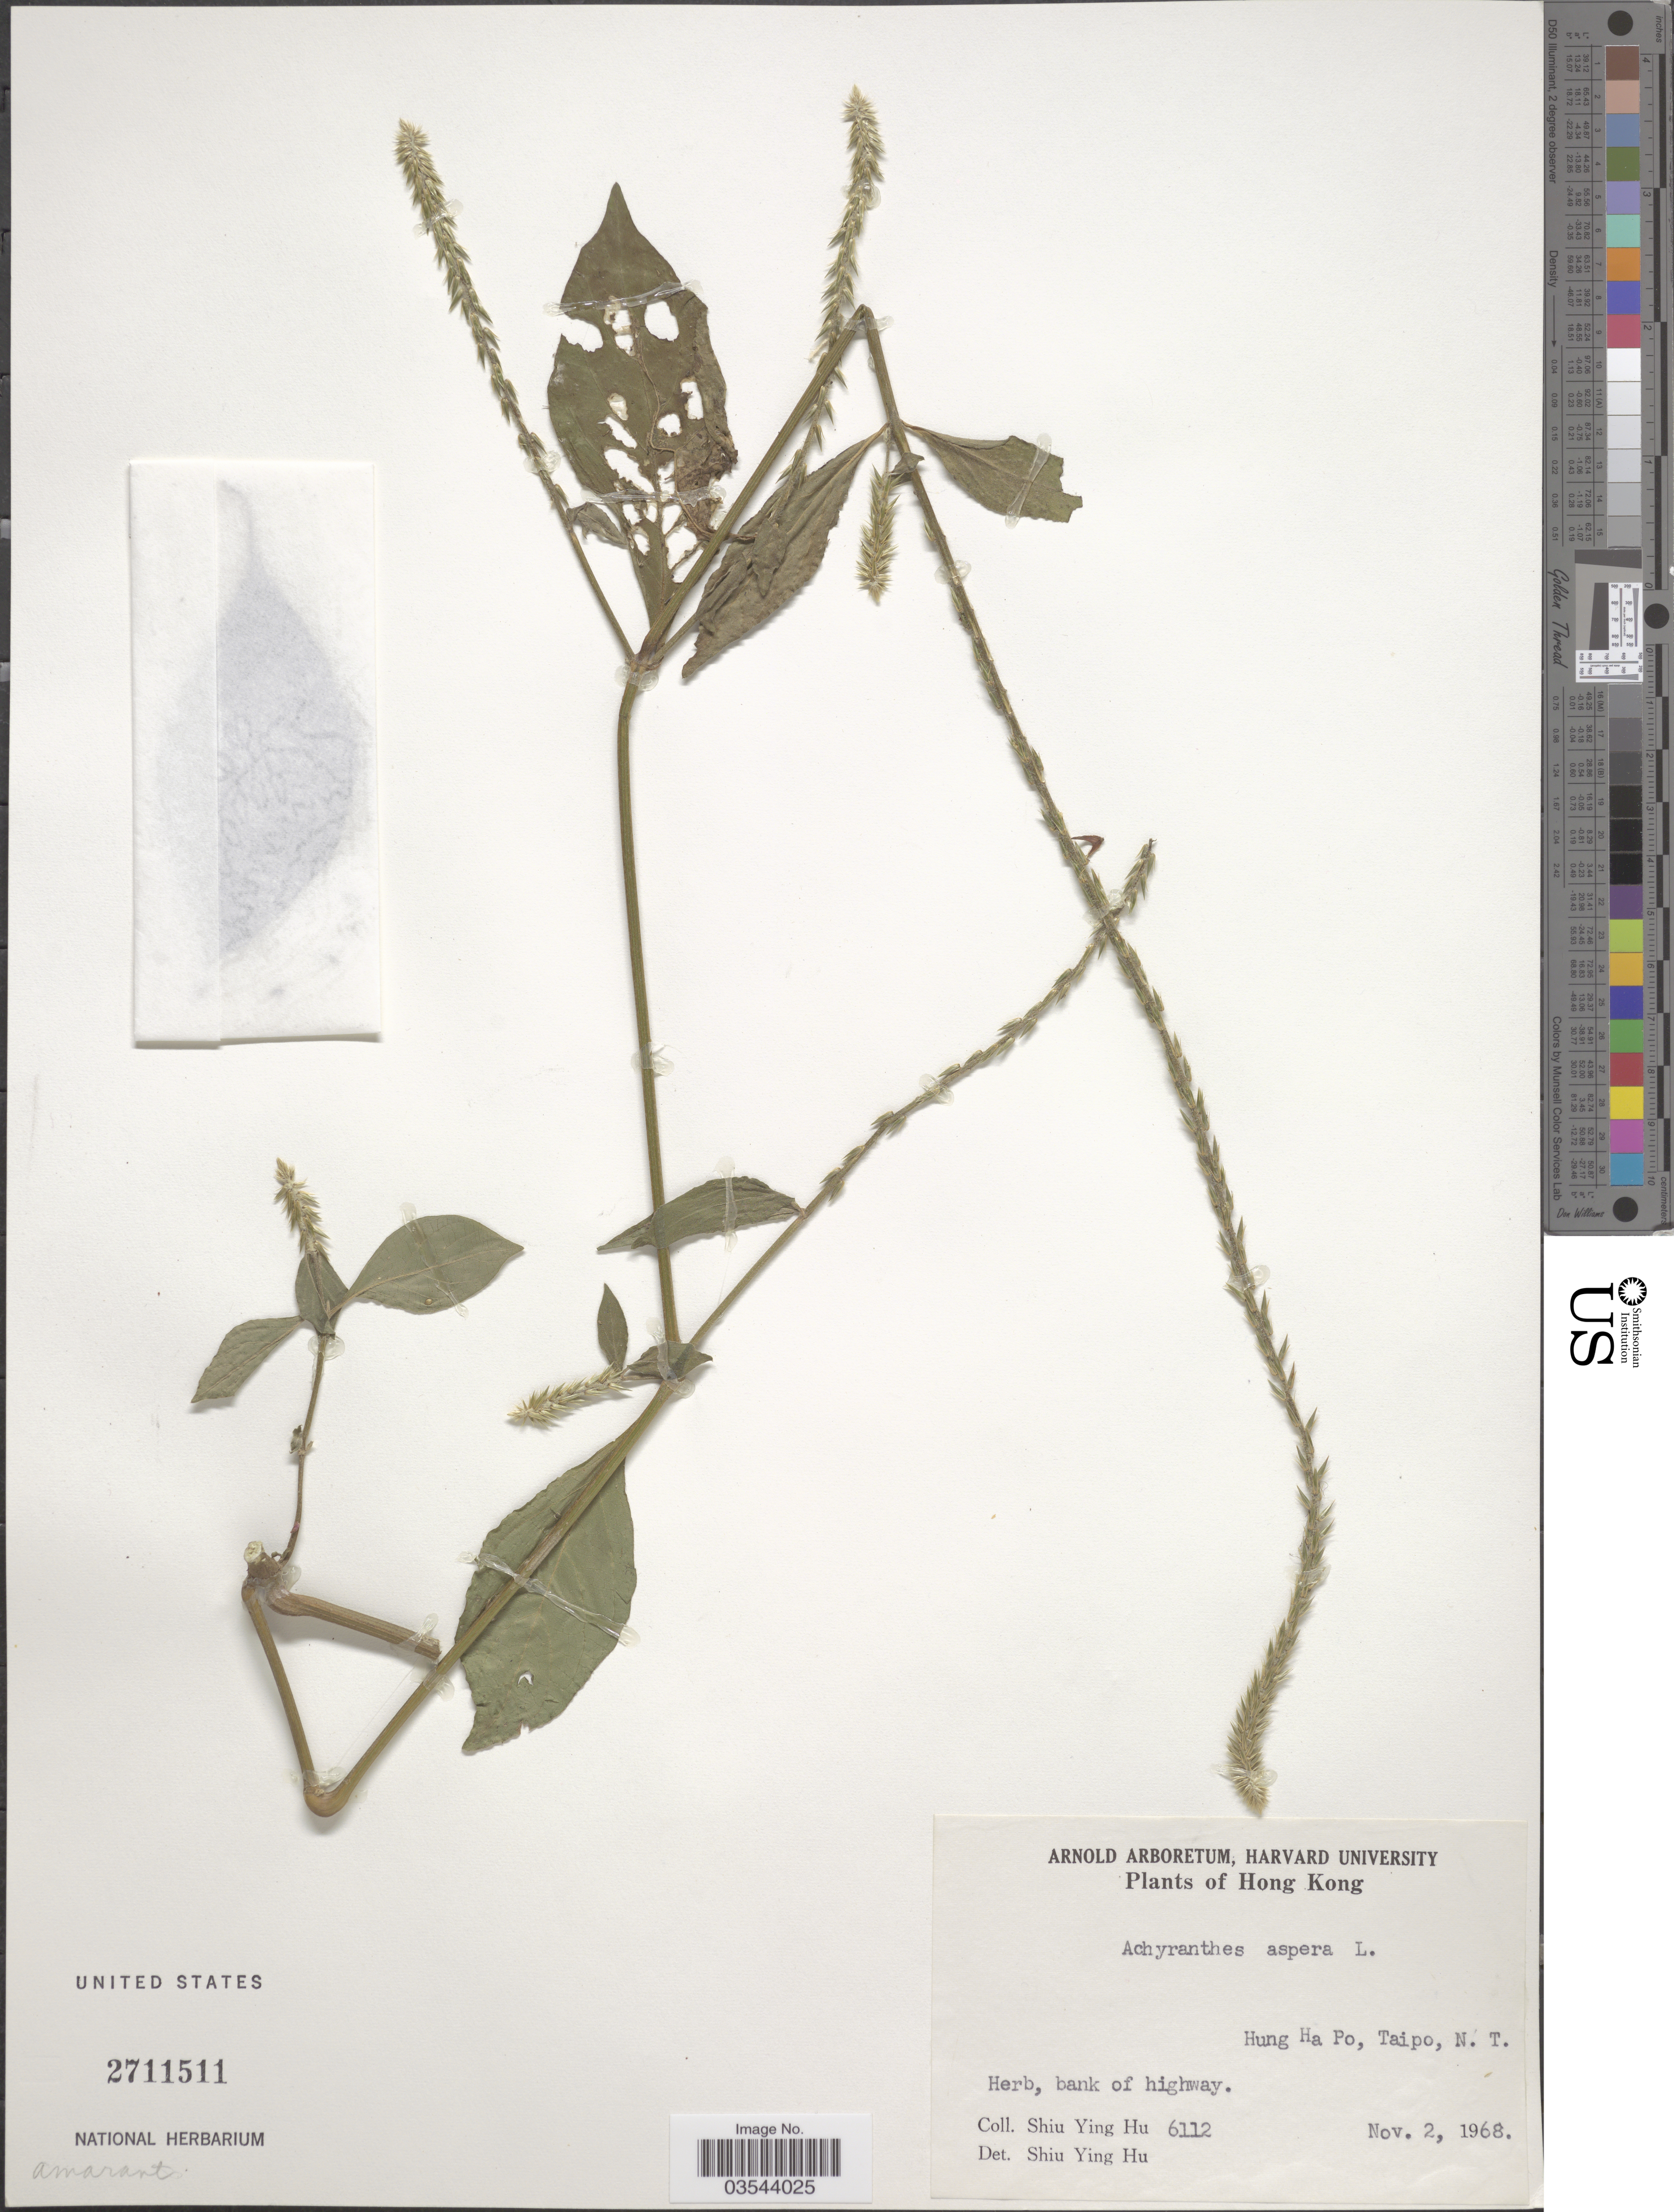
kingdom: Plantae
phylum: Tracheophyta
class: Magnoliopsida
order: Caryophyllales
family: Amaranthaceae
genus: Achyranthes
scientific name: Achyranthes aspera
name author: L.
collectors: S. Y. Hu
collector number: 6112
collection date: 1968-11-02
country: China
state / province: Hong Kong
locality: Hung Ha Po, Taipo, N. T.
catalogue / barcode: US 2711511